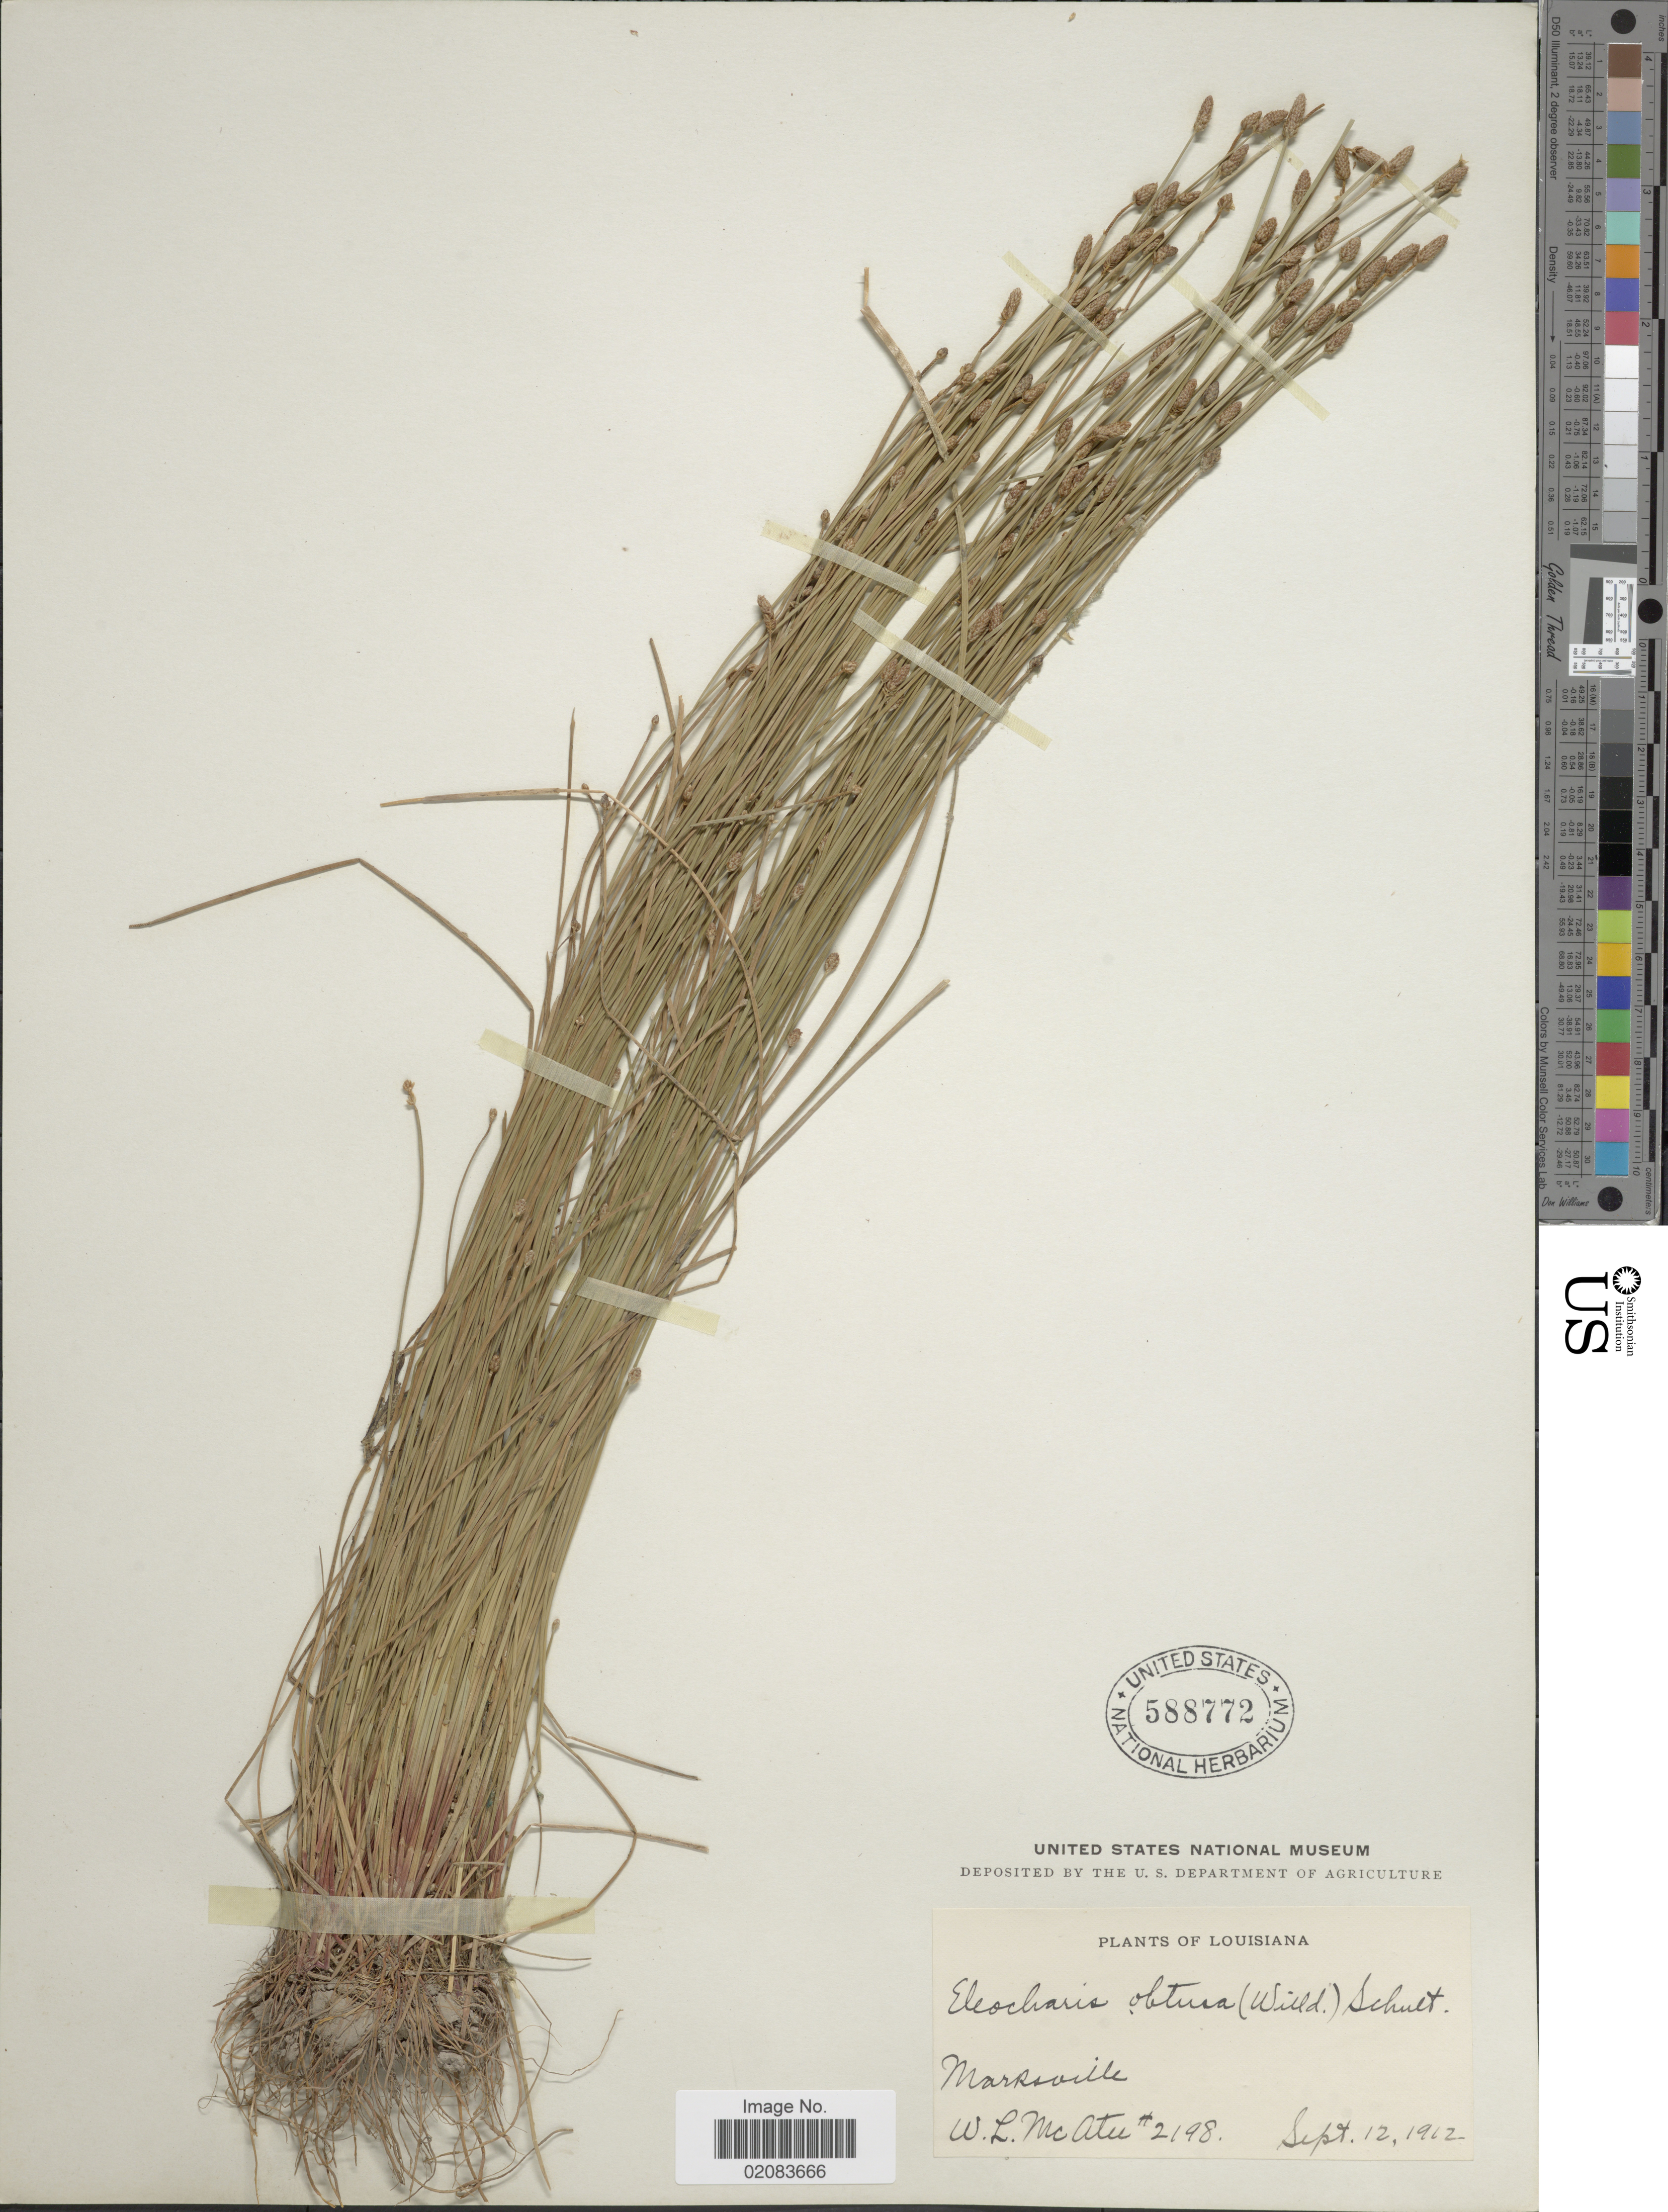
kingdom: Plantae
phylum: Tracheophyta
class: Liliopsida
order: Poales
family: Cyperaceae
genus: Eleocharis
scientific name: Eleocharis obtusa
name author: (Willd.) Schult.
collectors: W. McAtee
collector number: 2198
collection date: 1912-09-12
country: United States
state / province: Louisiana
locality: Marsville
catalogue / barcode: US 588772